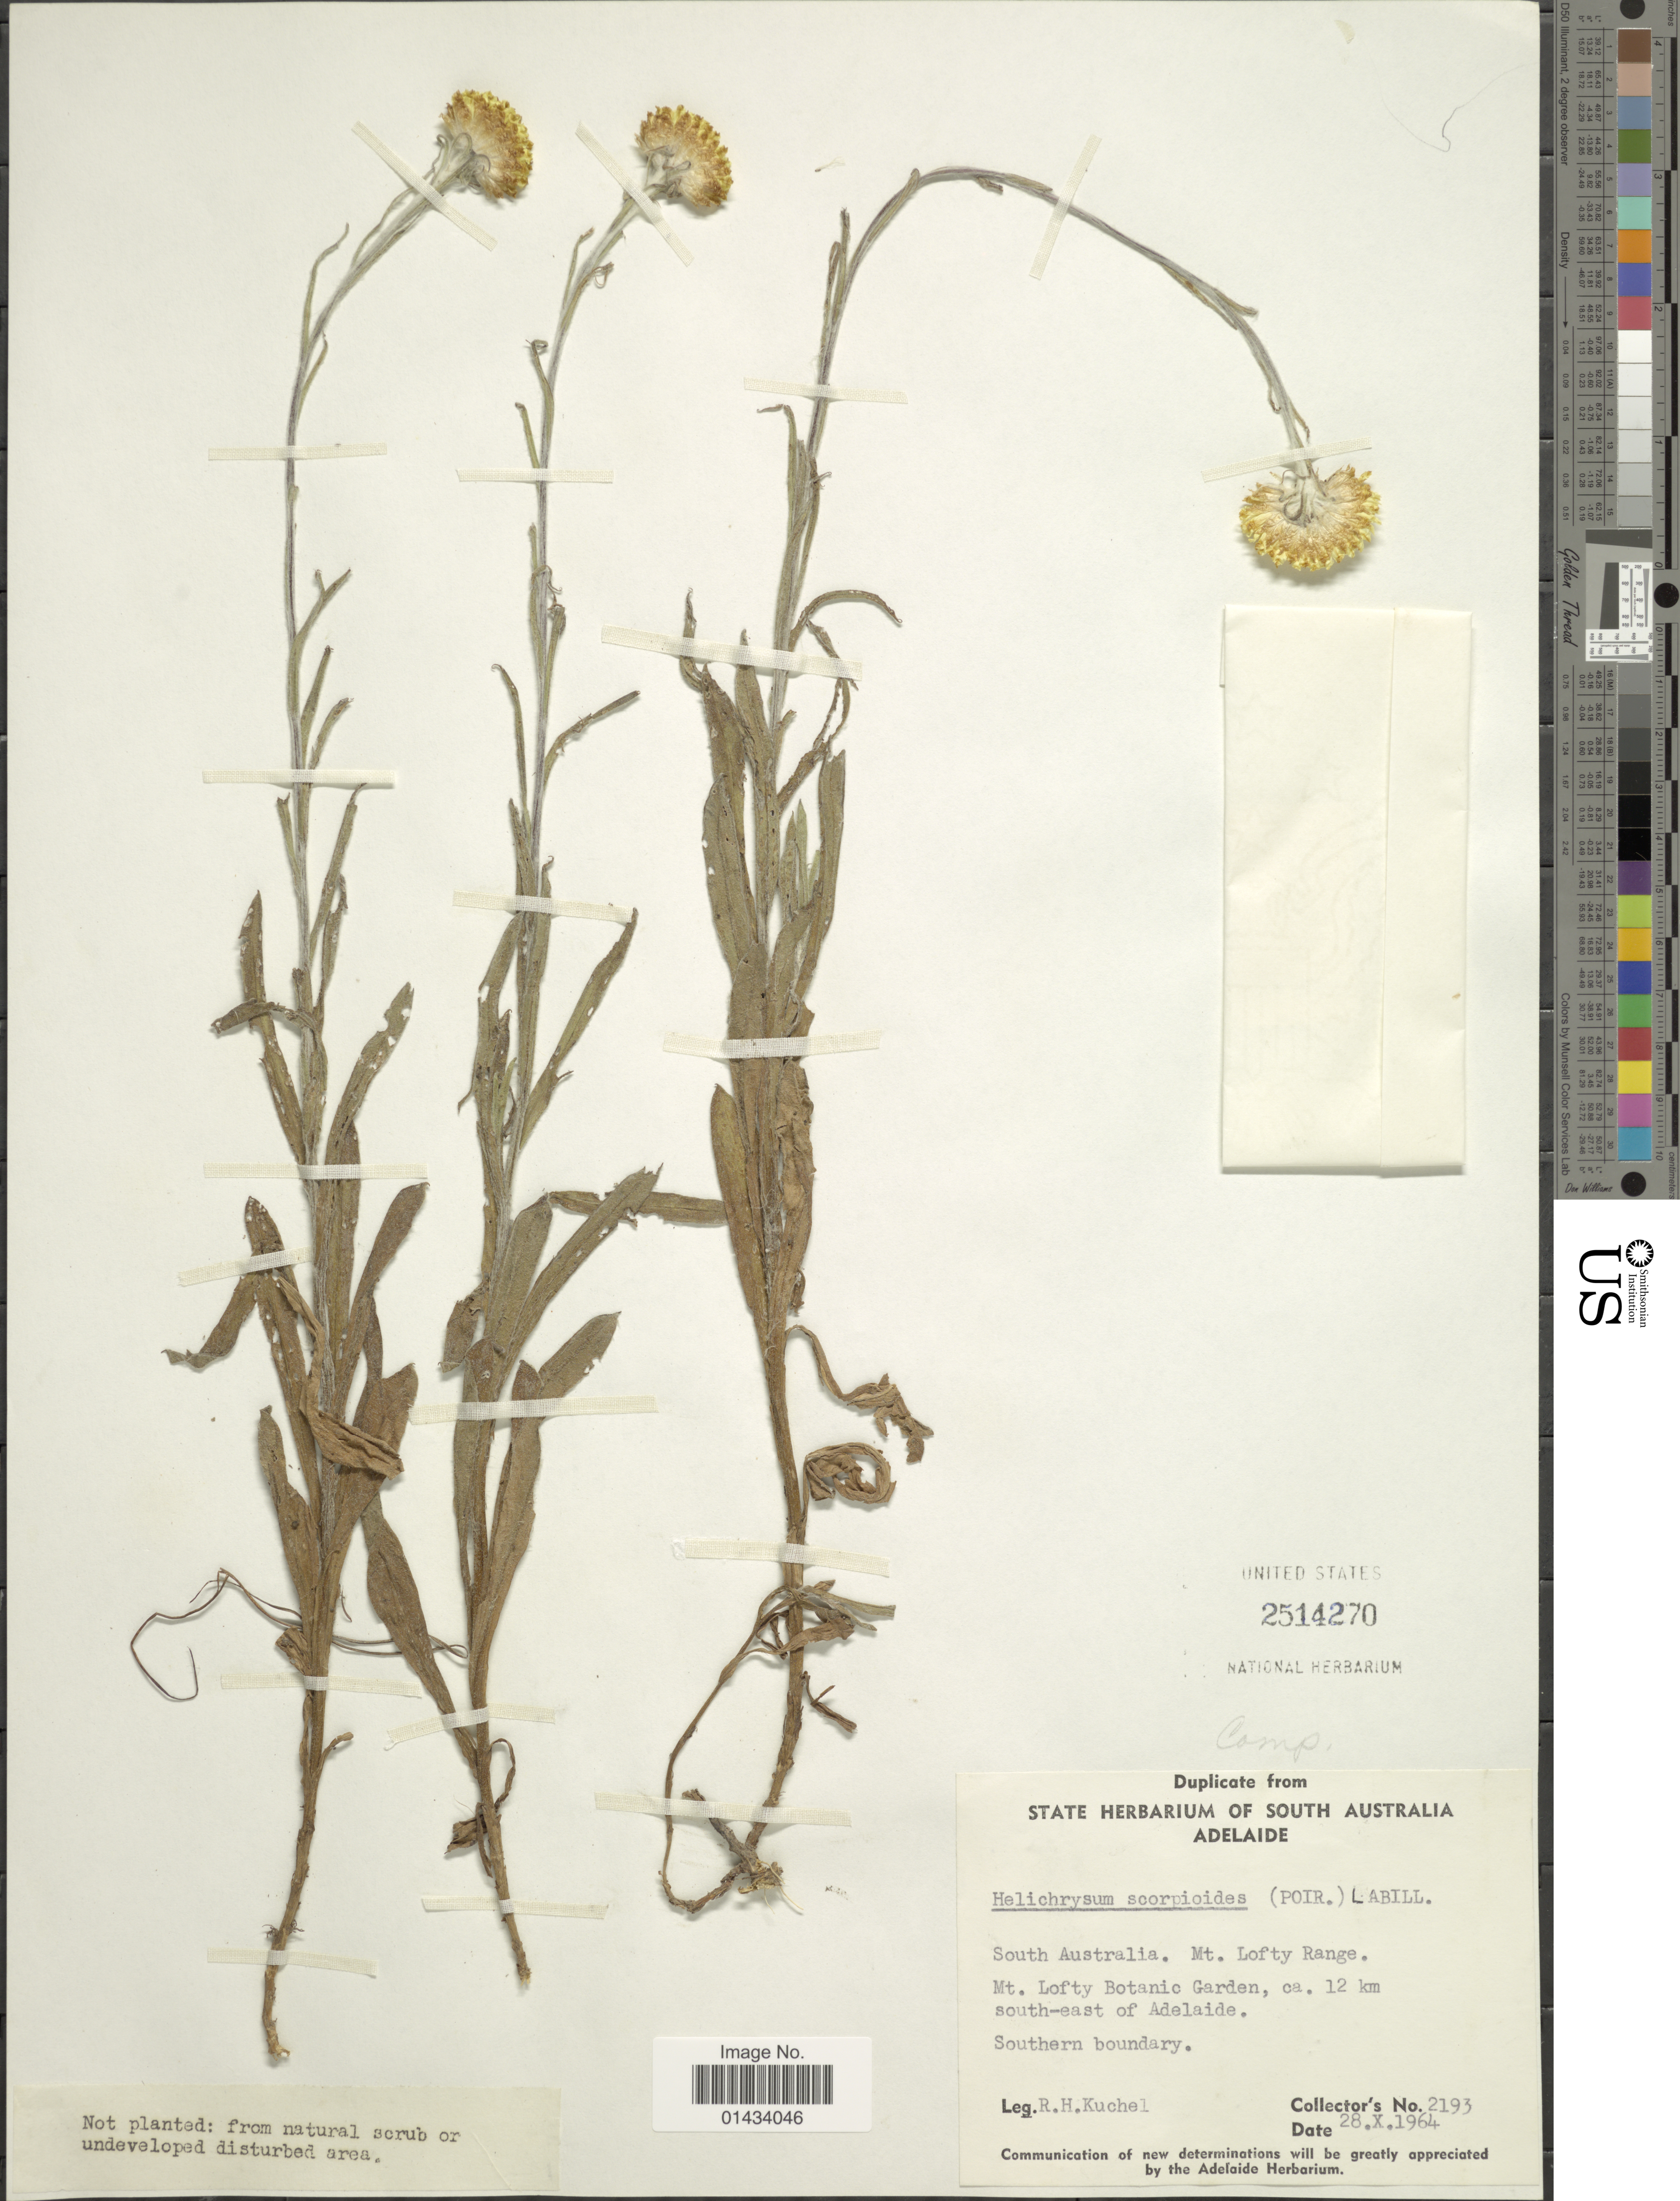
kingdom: Plantae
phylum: Tracheophyta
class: Magnoliopsida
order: Asterales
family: Asteraceae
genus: Coronidium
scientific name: Coronidium scorpioides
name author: (Labill.) Paul G. Wilson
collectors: R. Kuchel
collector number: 2193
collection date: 1964-10-28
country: Australia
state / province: South Australia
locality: Mt. Lofty Range, Mt. Lofty Botanic Garden, ca. 12 km south-east of Adelaide, Southern Boundery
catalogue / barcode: US 2514270